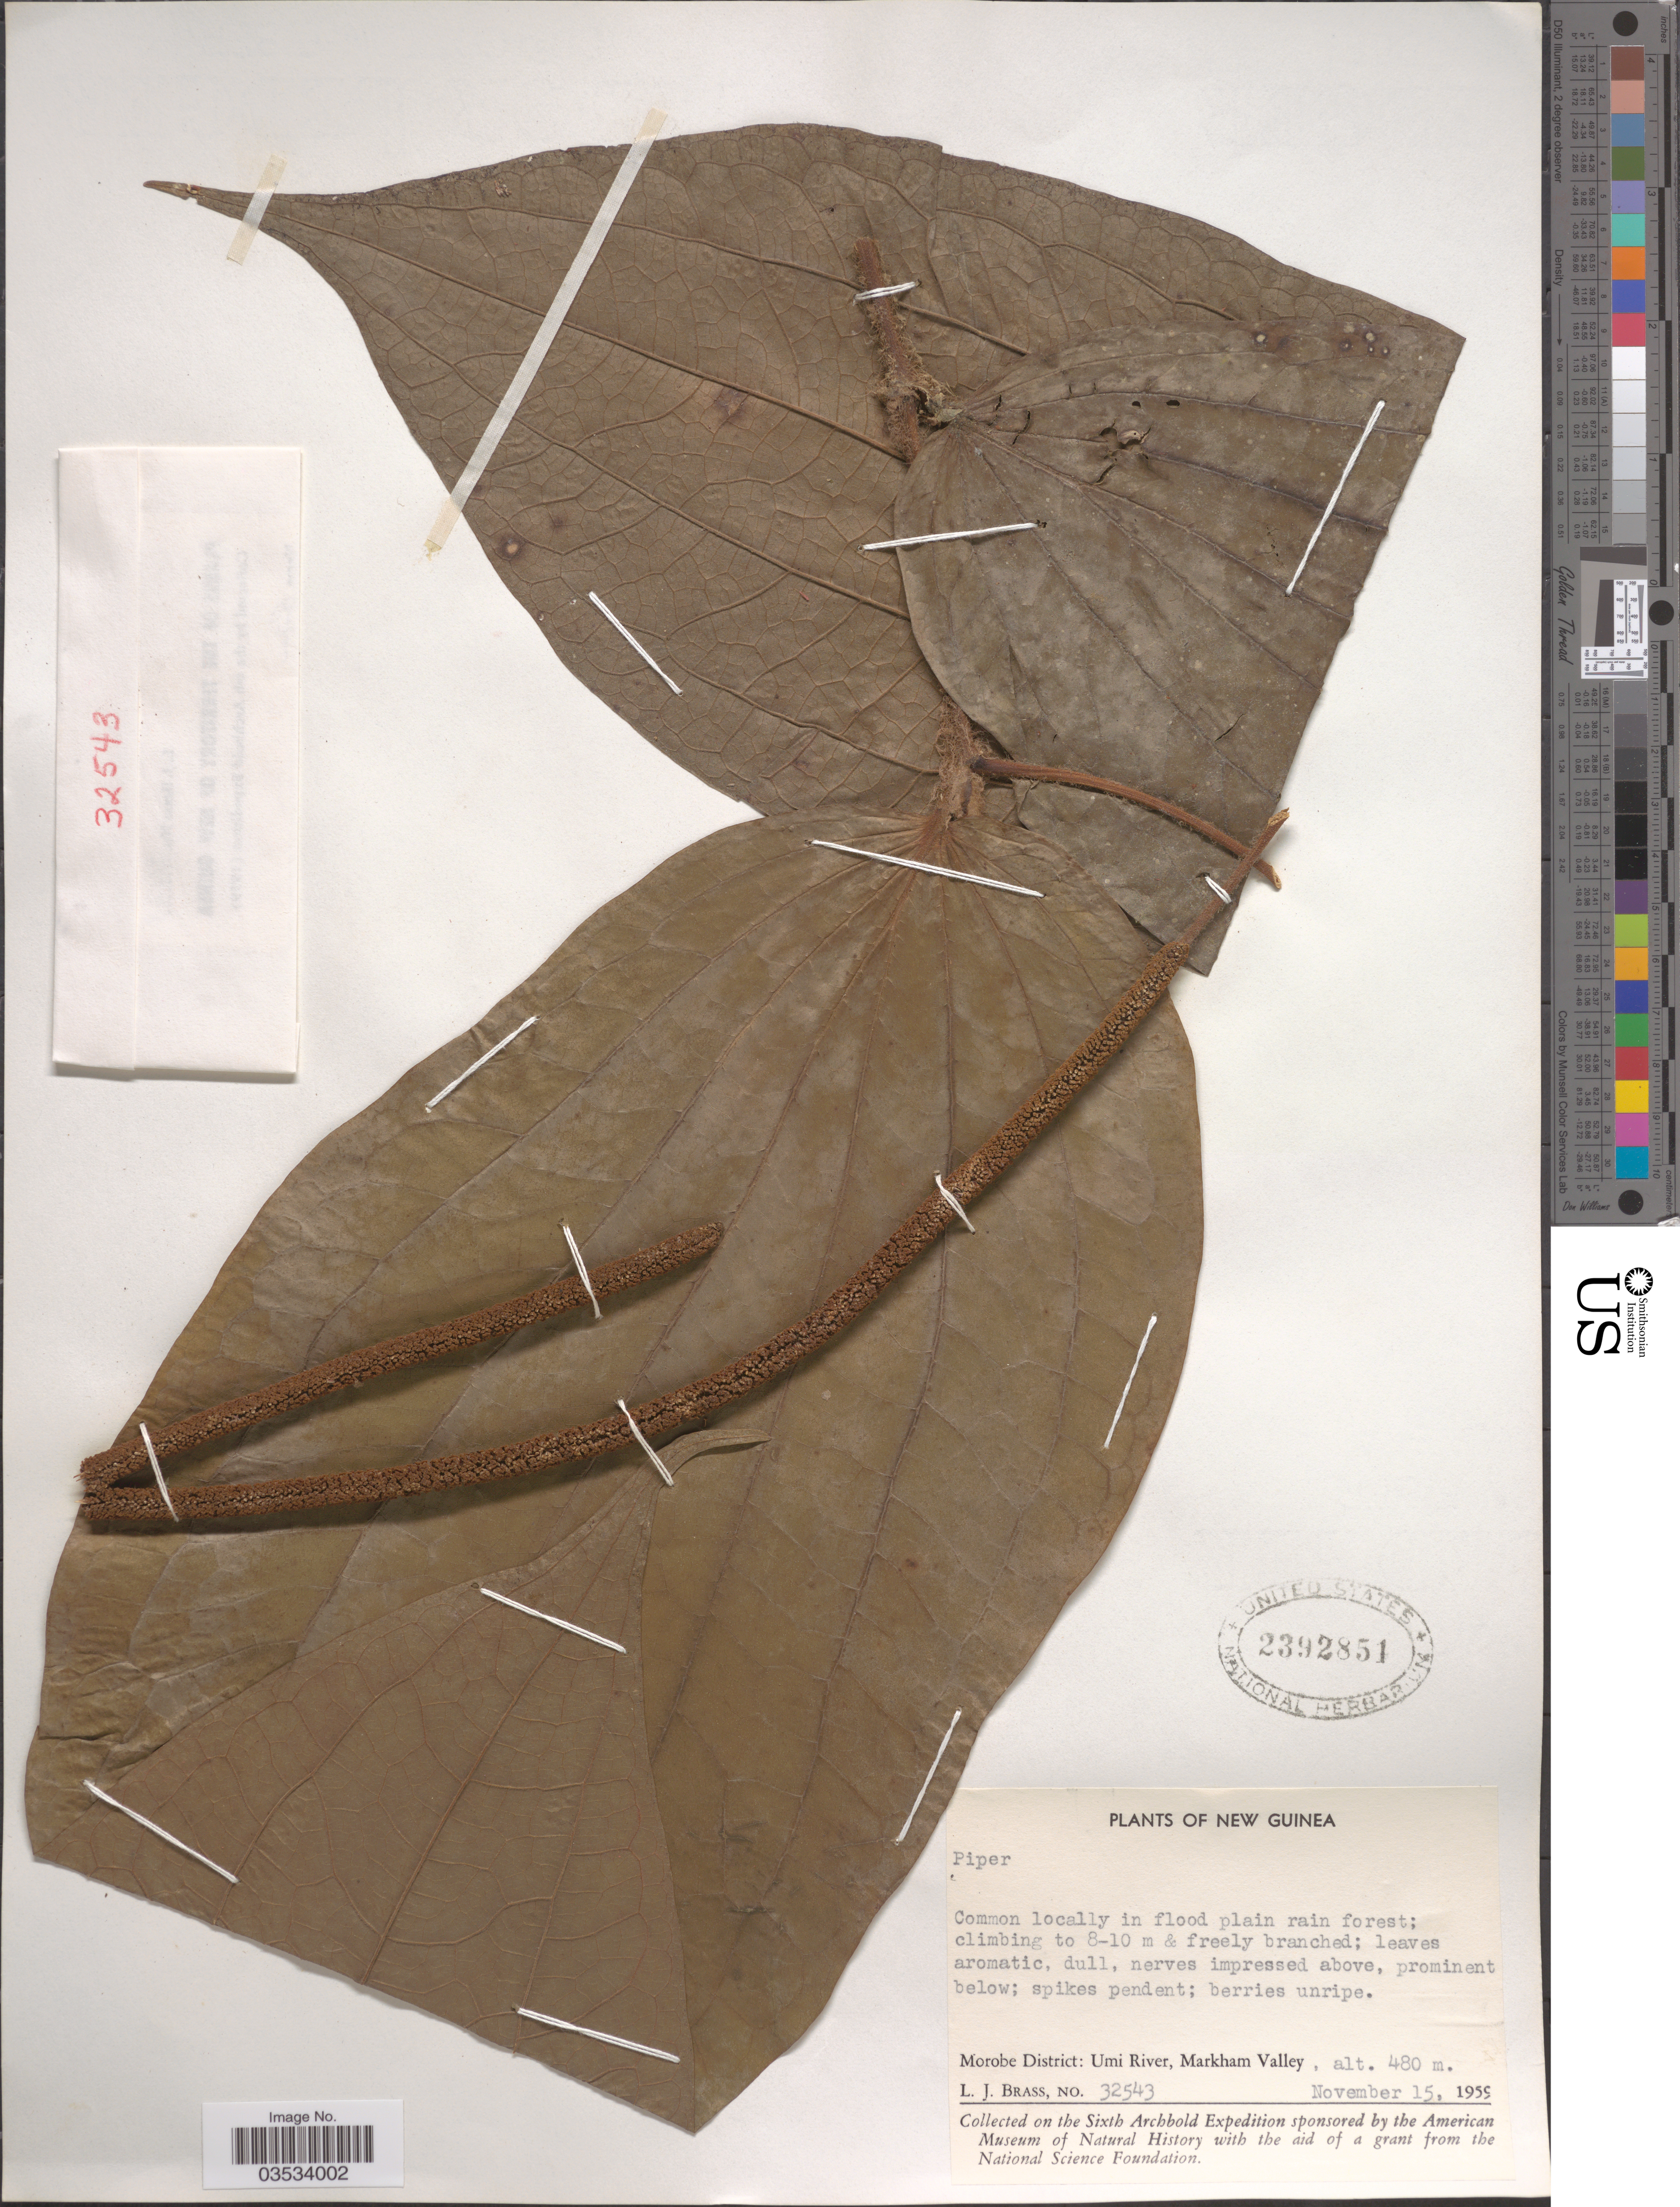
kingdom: Plantae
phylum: Tracheophyta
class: Magnoliopsida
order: Piperales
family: Piperaceae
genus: Piper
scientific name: Piper sp.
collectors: L. J. Brass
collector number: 32543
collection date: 1959-11-15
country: Papua New Guinea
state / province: Morobe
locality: New Guinea. Morobe District: Umi River, Markham Valley.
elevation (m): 480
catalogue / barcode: US 2392851